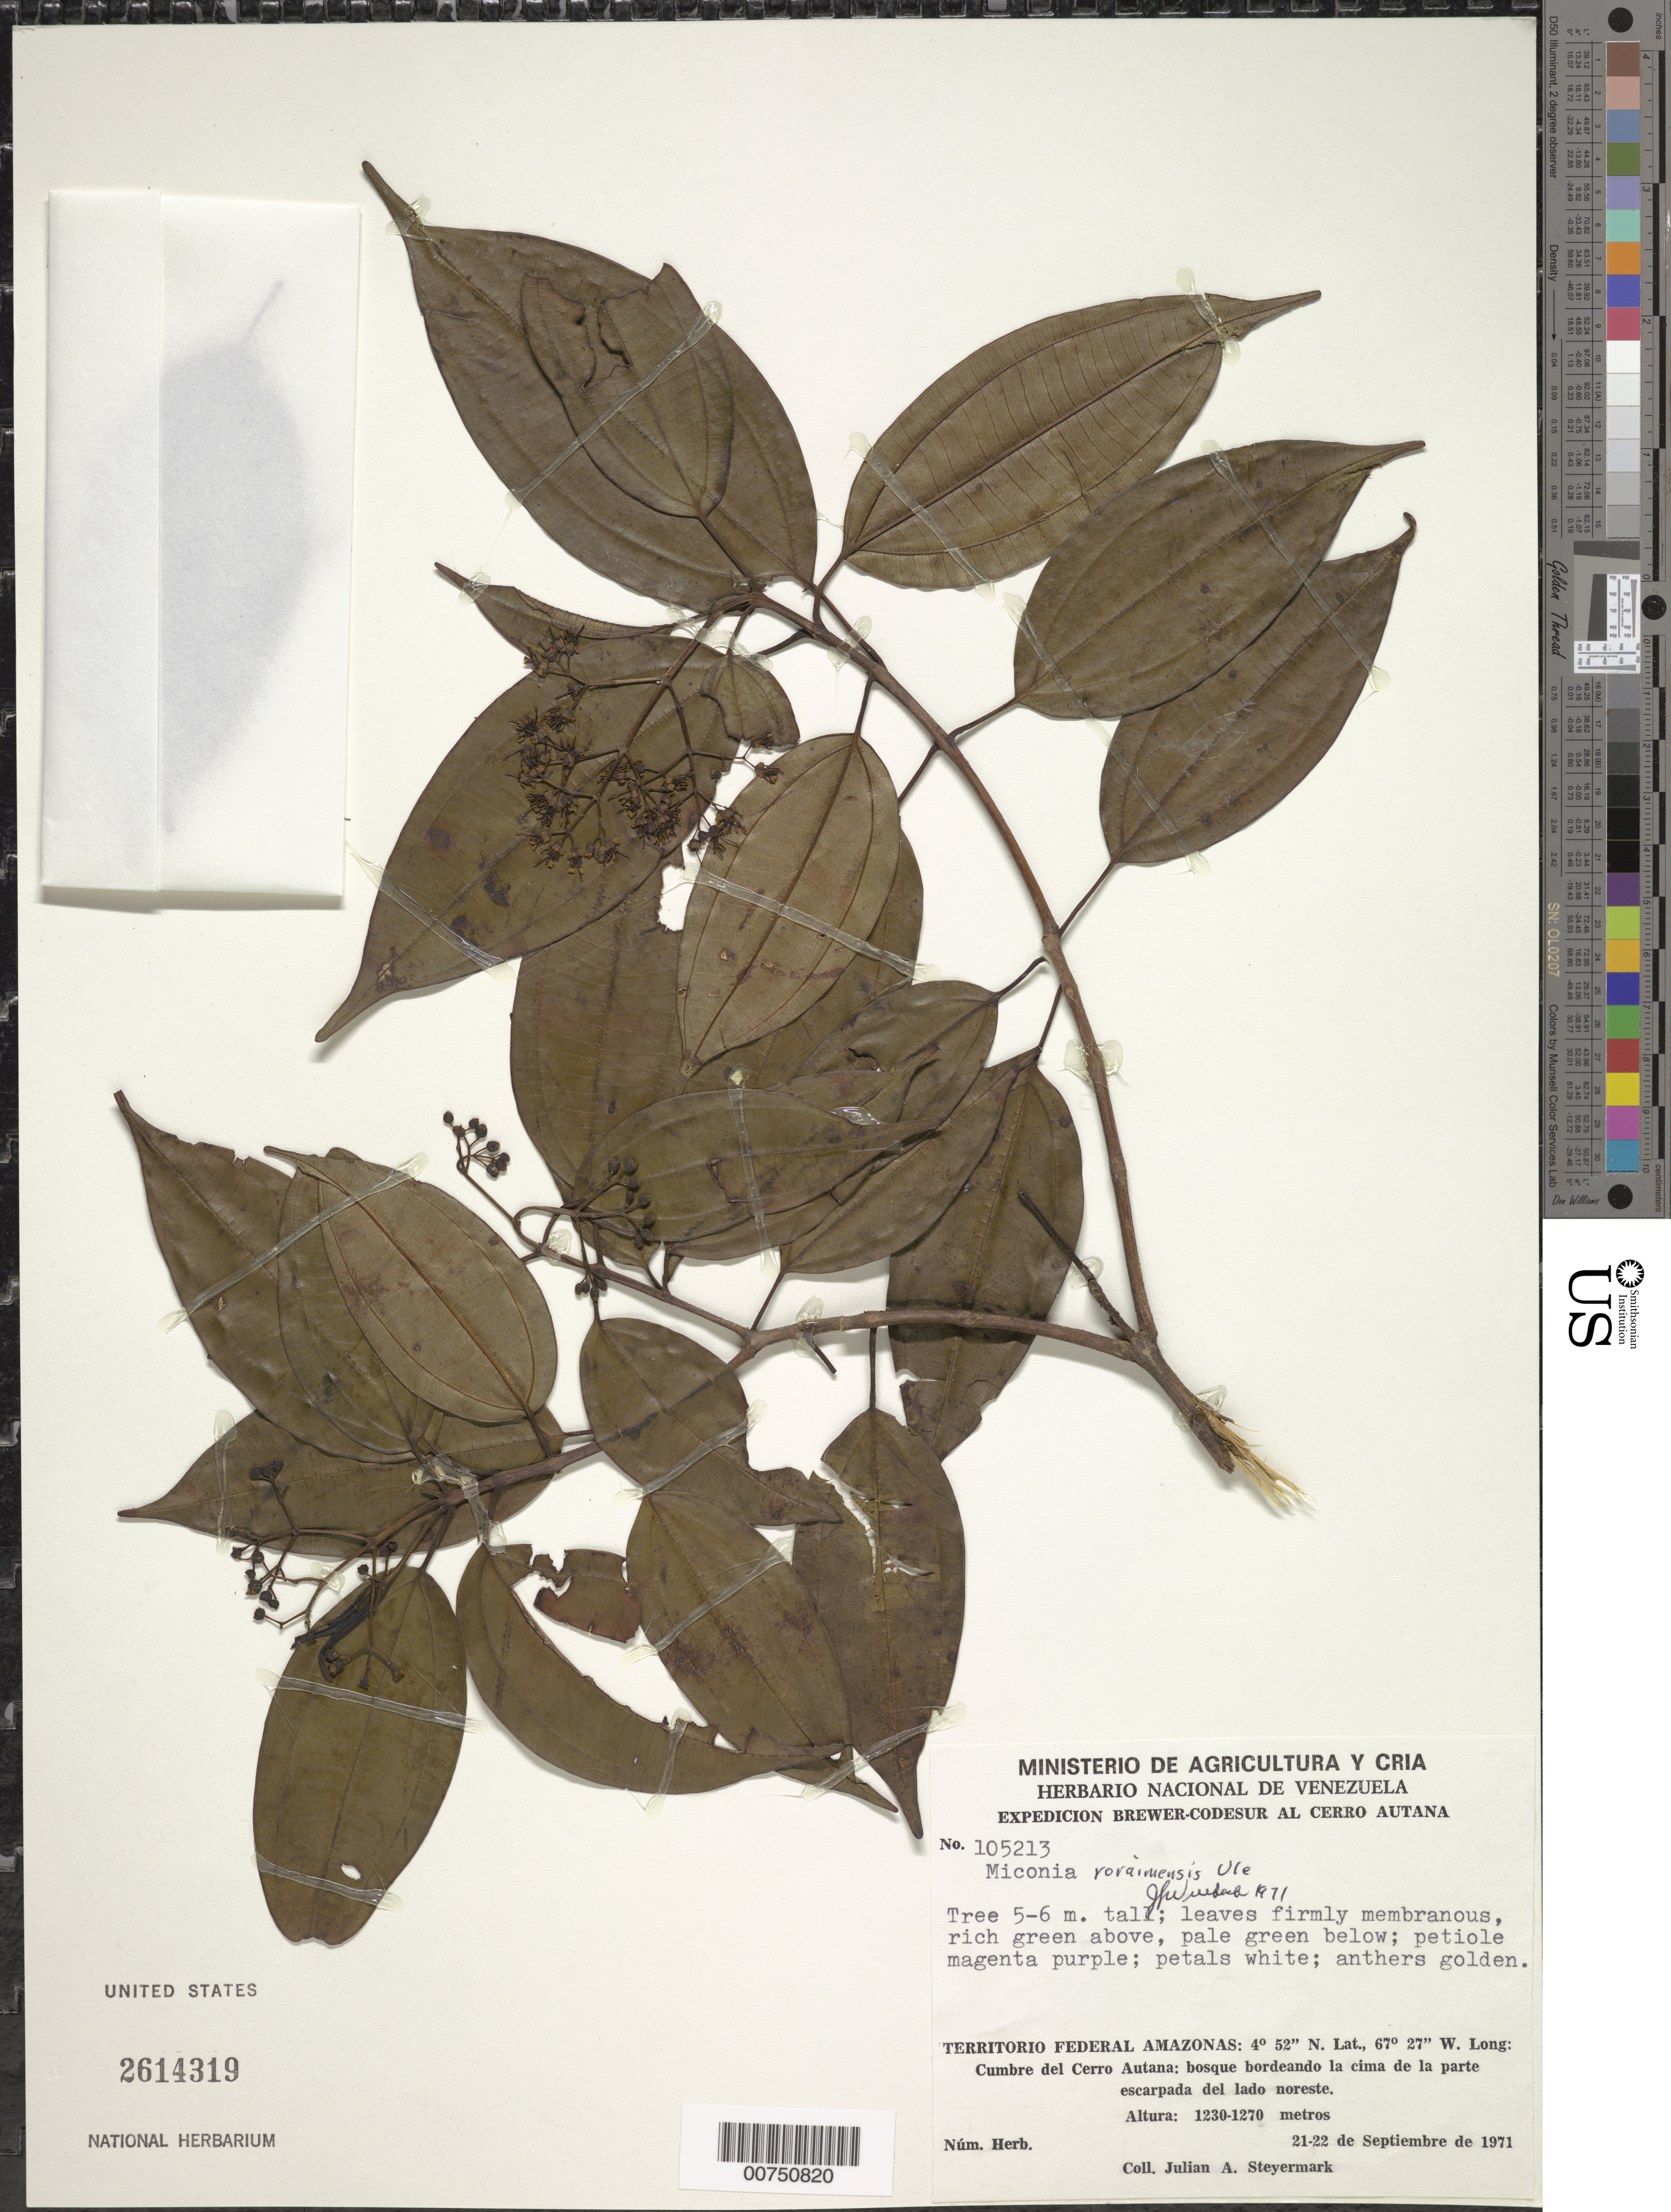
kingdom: Plantae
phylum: Tracheophyta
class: Magnoliopsida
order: Myrtales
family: Melastomataceae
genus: Miconia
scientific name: Miconia roraimensis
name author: Ule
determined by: Wurdack, John J., (US), US (UNITED STATES)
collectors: J. Steyermark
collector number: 105213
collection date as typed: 21-Sep-71 to 22-Sep-71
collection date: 1971-09-21/1971-09-22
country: Venezuela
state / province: Amazonas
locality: Cerro Autana, cumbre, de la parte escarpada del lado NE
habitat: Bosque bordeando la cima de la parte escarpada del lado noreste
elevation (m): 1230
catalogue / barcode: US 2614319